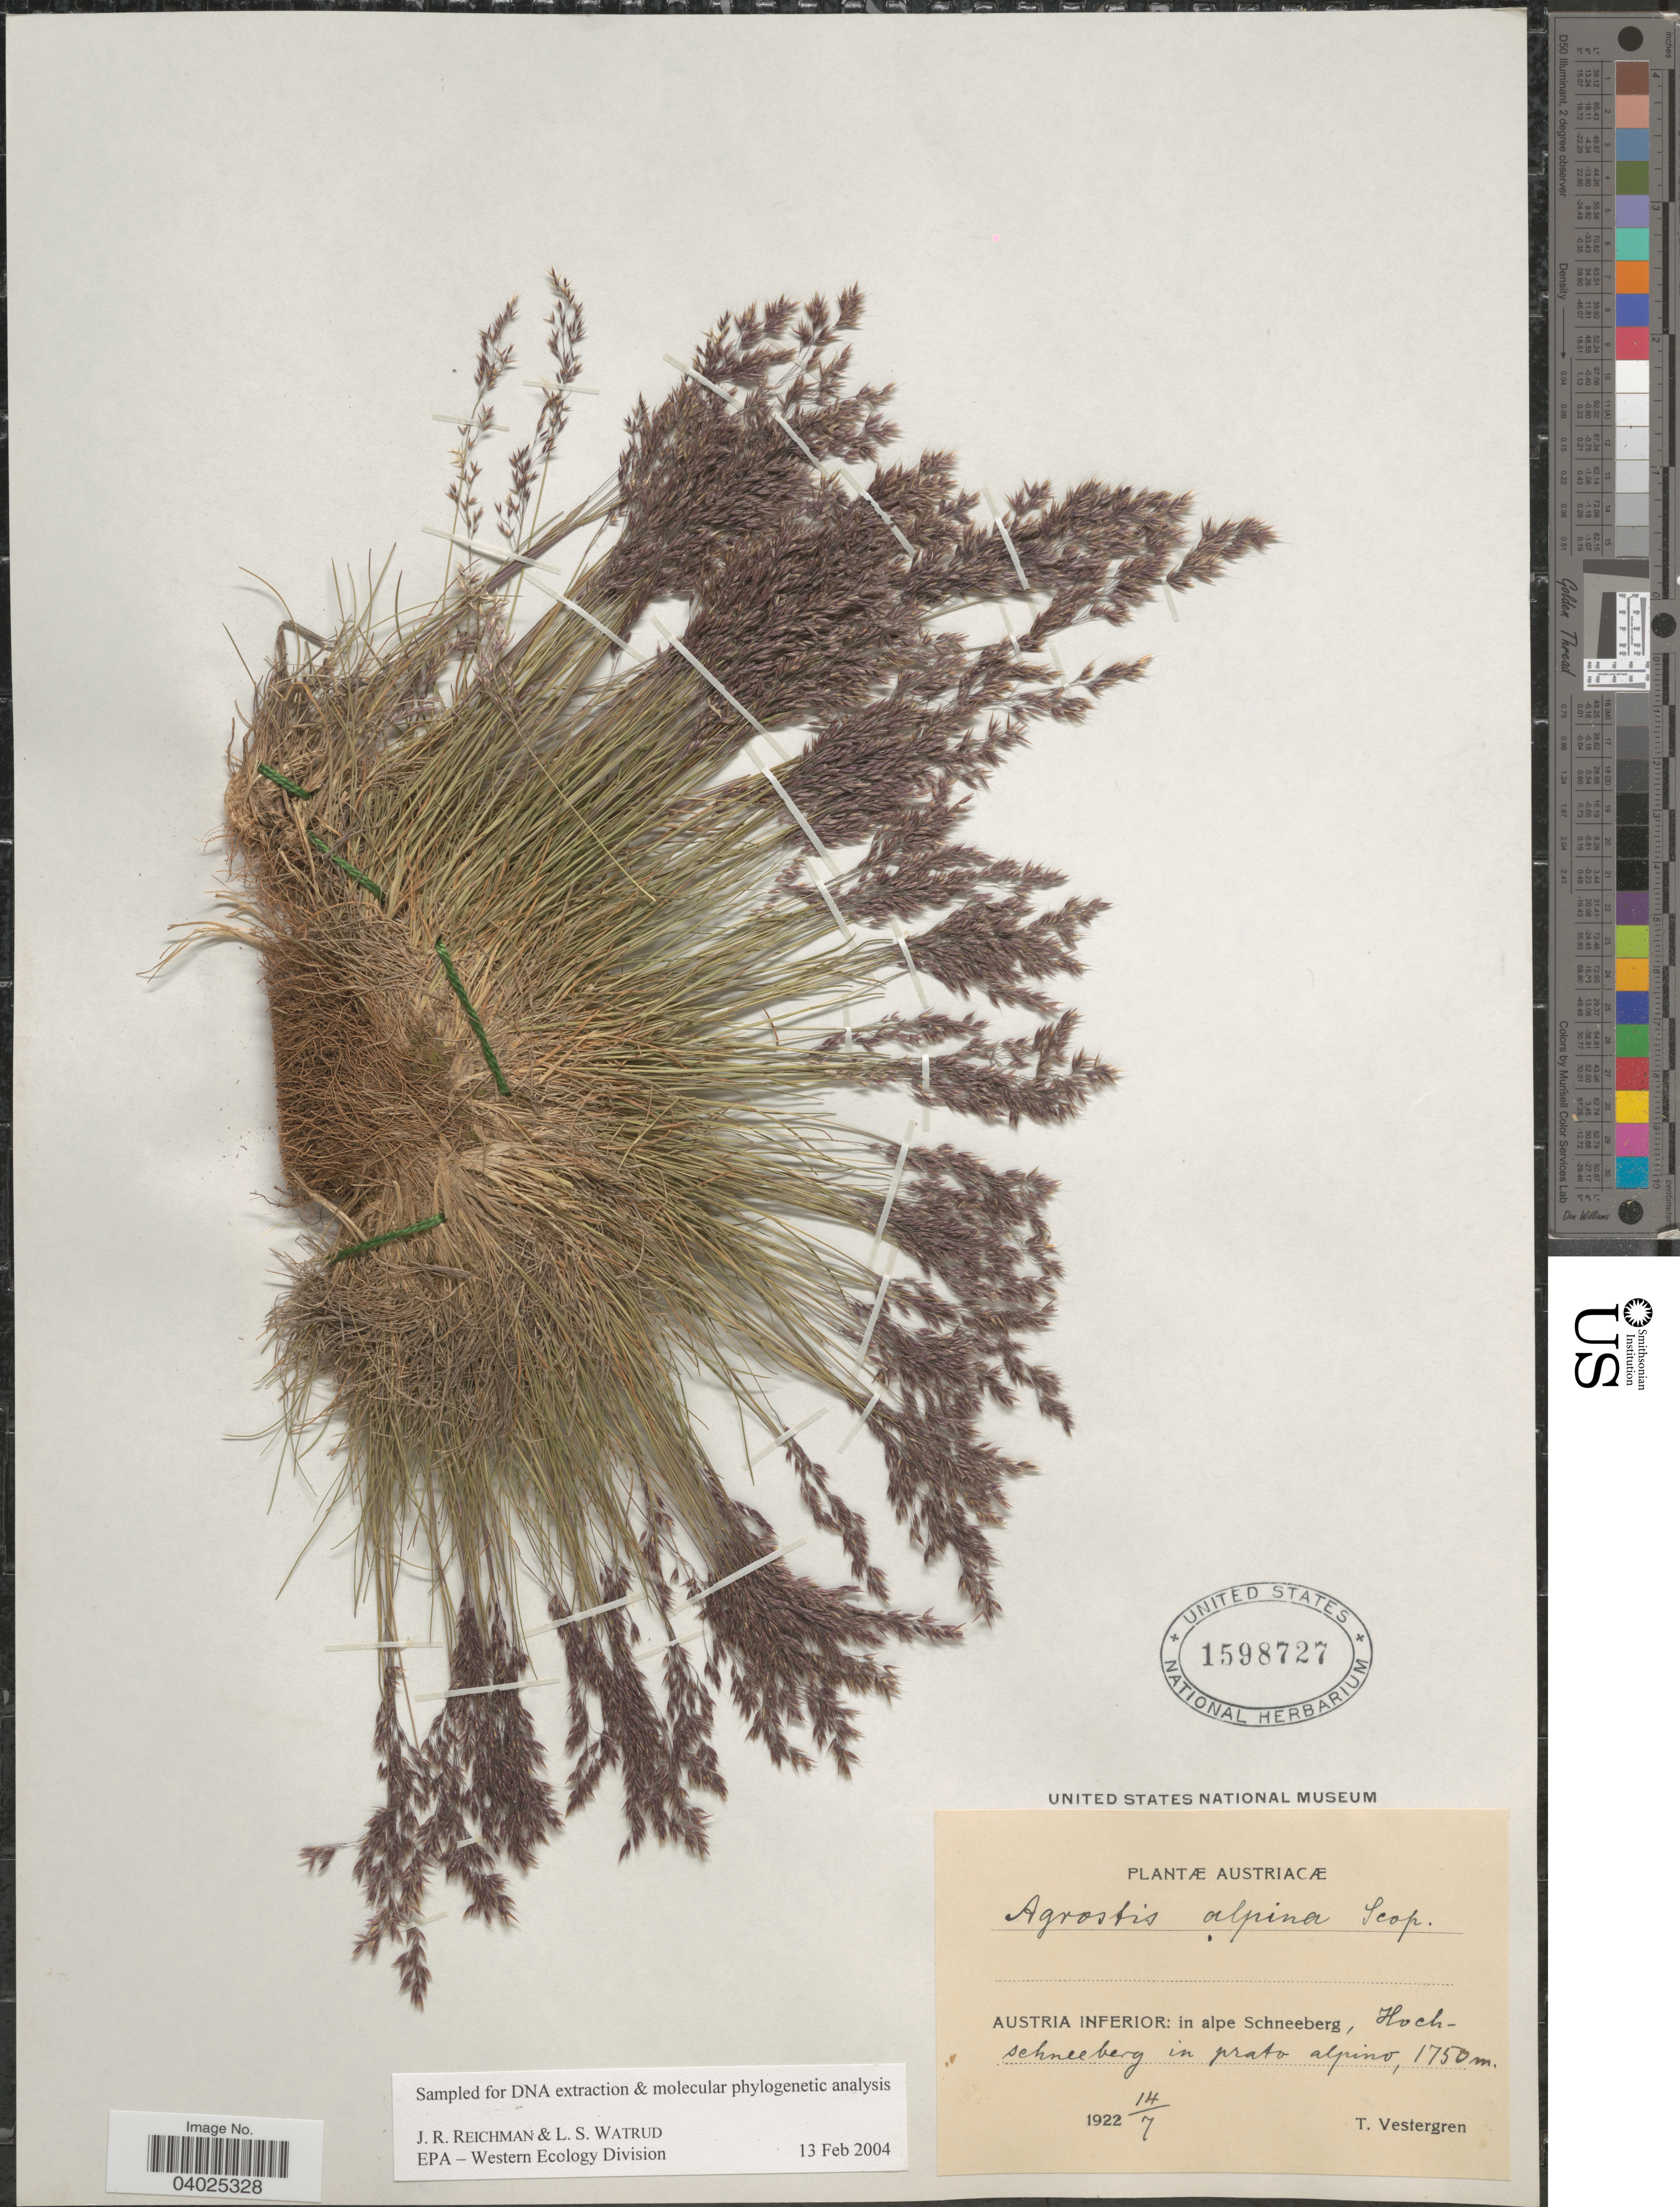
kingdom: Plantae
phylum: Tracheophyta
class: Liliopsida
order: Poales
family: Poaceae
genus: Alpagrostis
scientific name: Alpagrostis alpina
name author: (Scop.) P.M. Peterson et al.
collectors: T. Vestergren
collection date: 1922-07-14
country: Austria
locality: Austriacæ. Austria Inferior: in alpe Schneeberg, Hochschneeberg in prato alpino.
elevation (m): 1750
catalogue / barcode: US 1598727